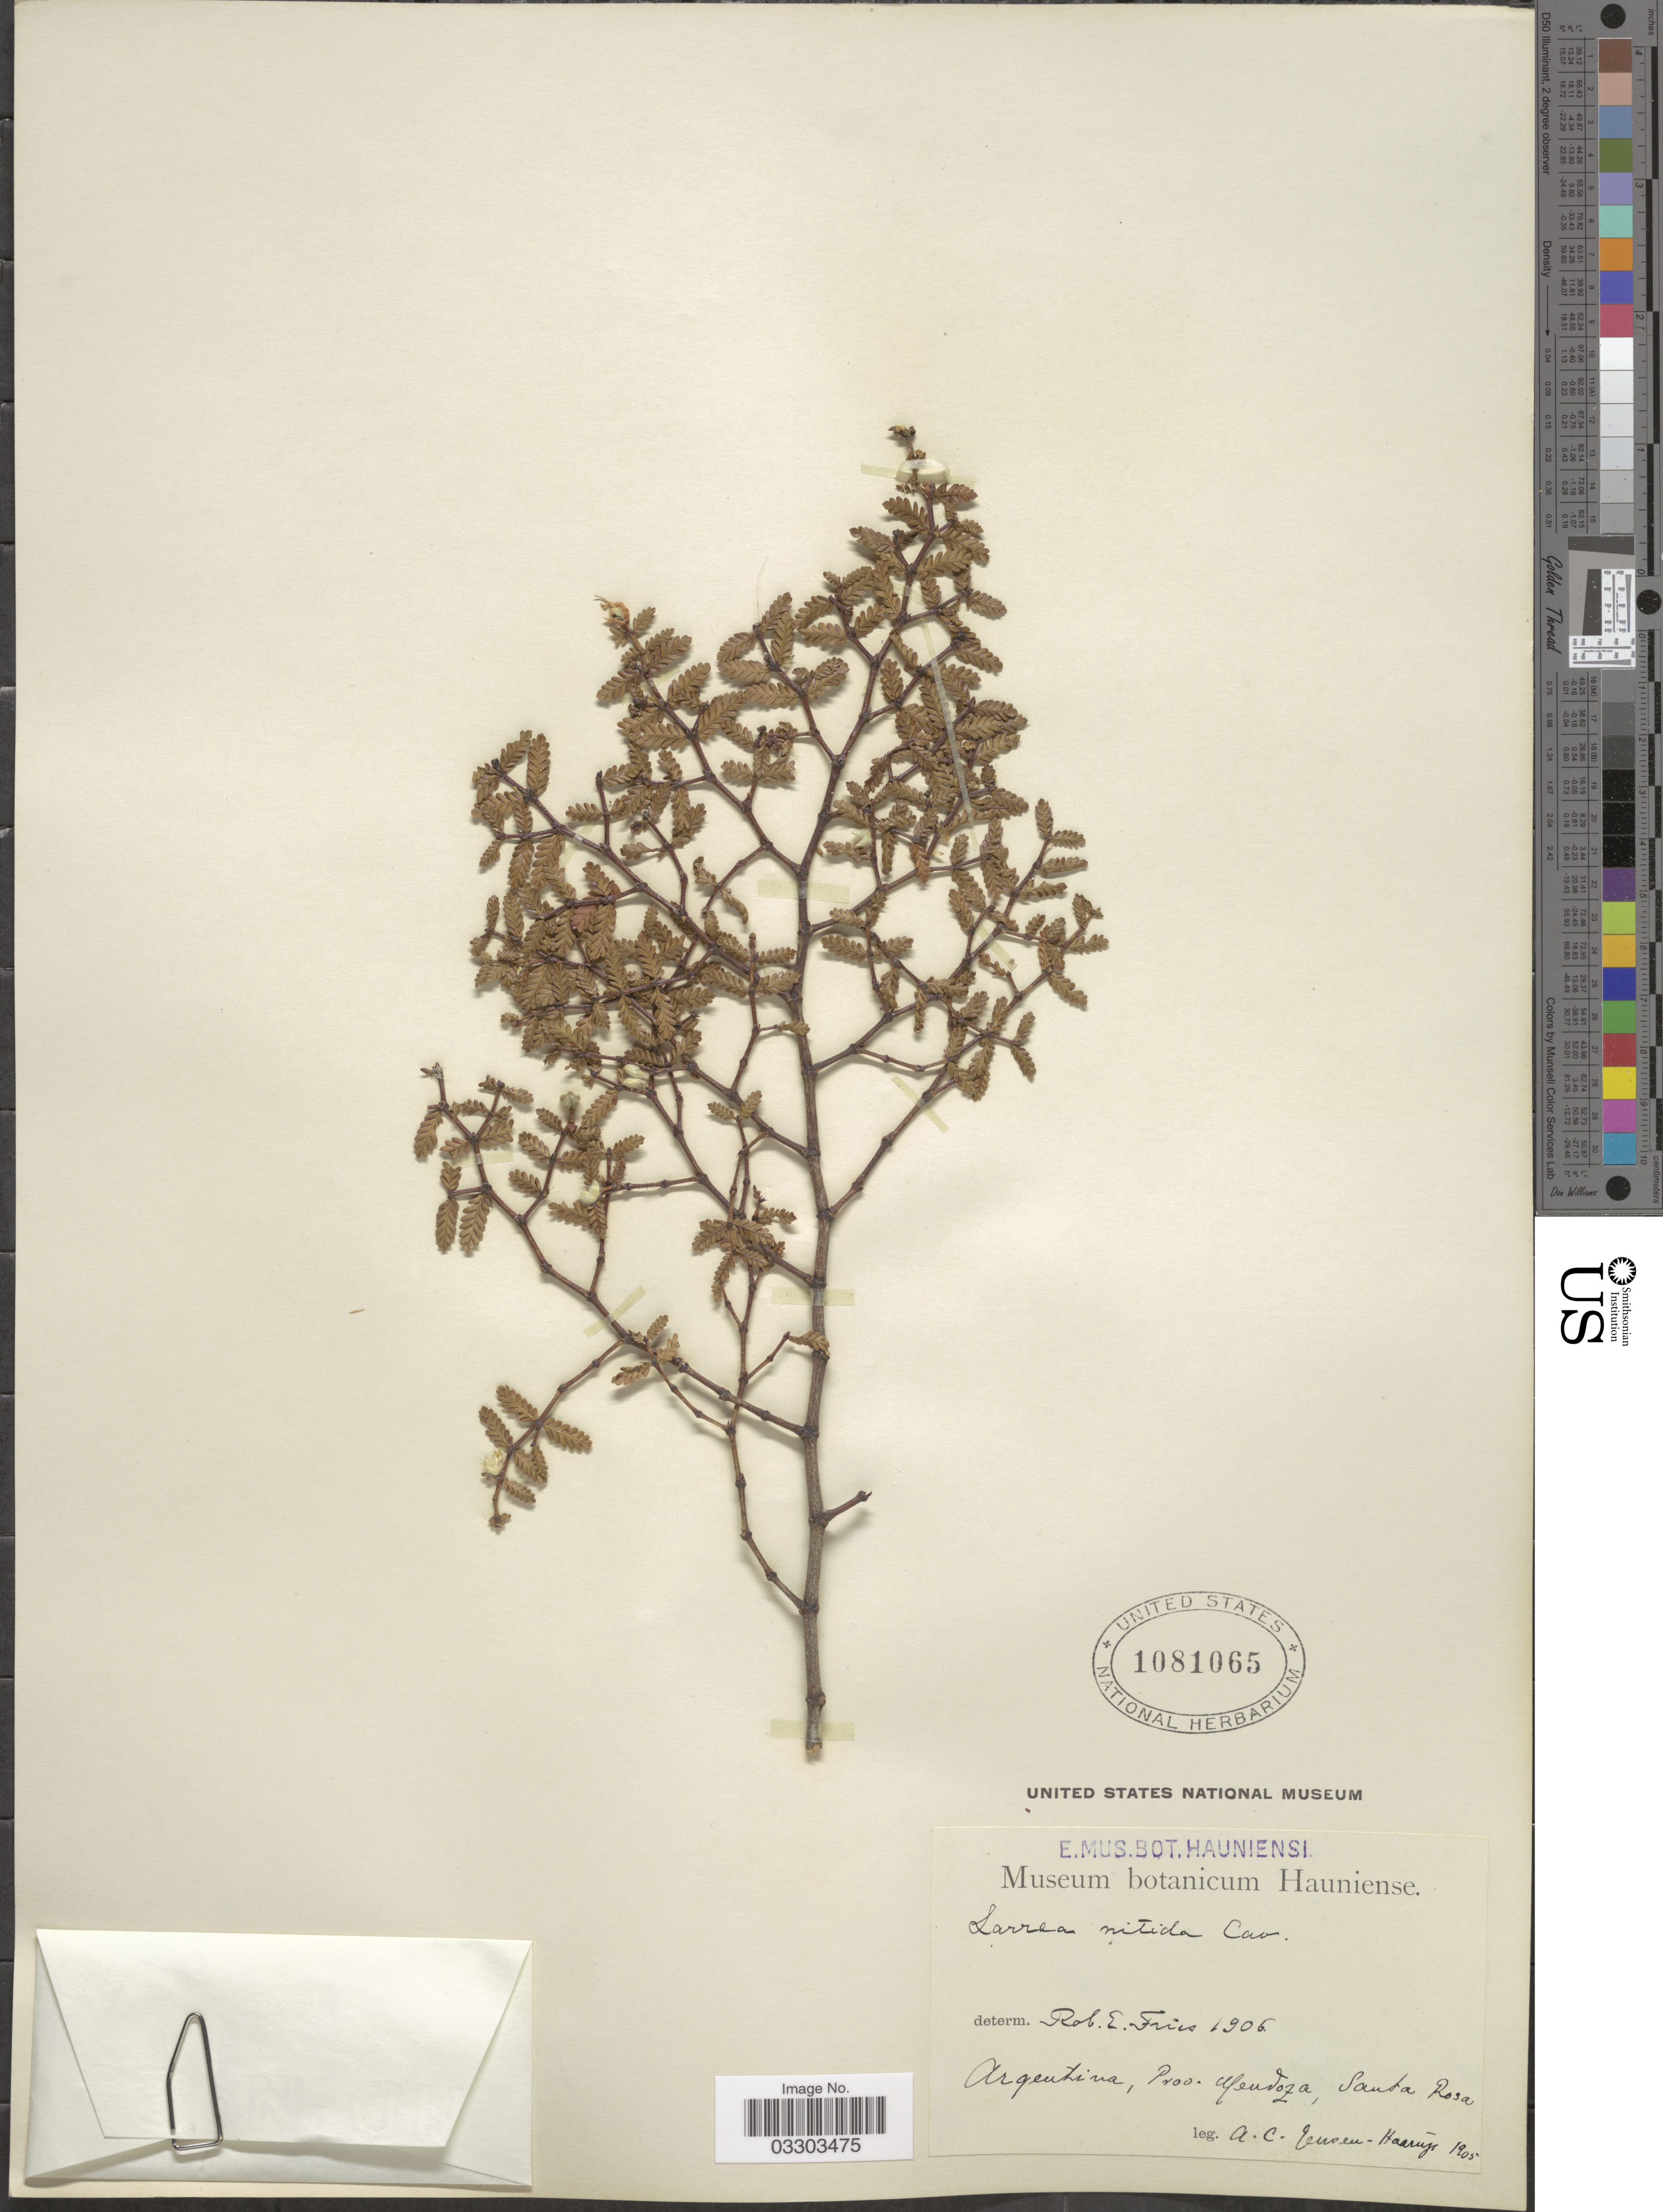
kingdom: Plantae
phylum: Tracheophyta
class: Magnoliopsida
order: Zygophyllales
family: Zygophyllaceae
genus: Larrea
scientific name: Larrea nitida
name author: Cav.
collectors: A. C. Jensen-Haarup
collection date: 1905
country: Argentina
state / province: Mendoza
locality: Santa Rosa.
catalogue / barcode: US 1081065